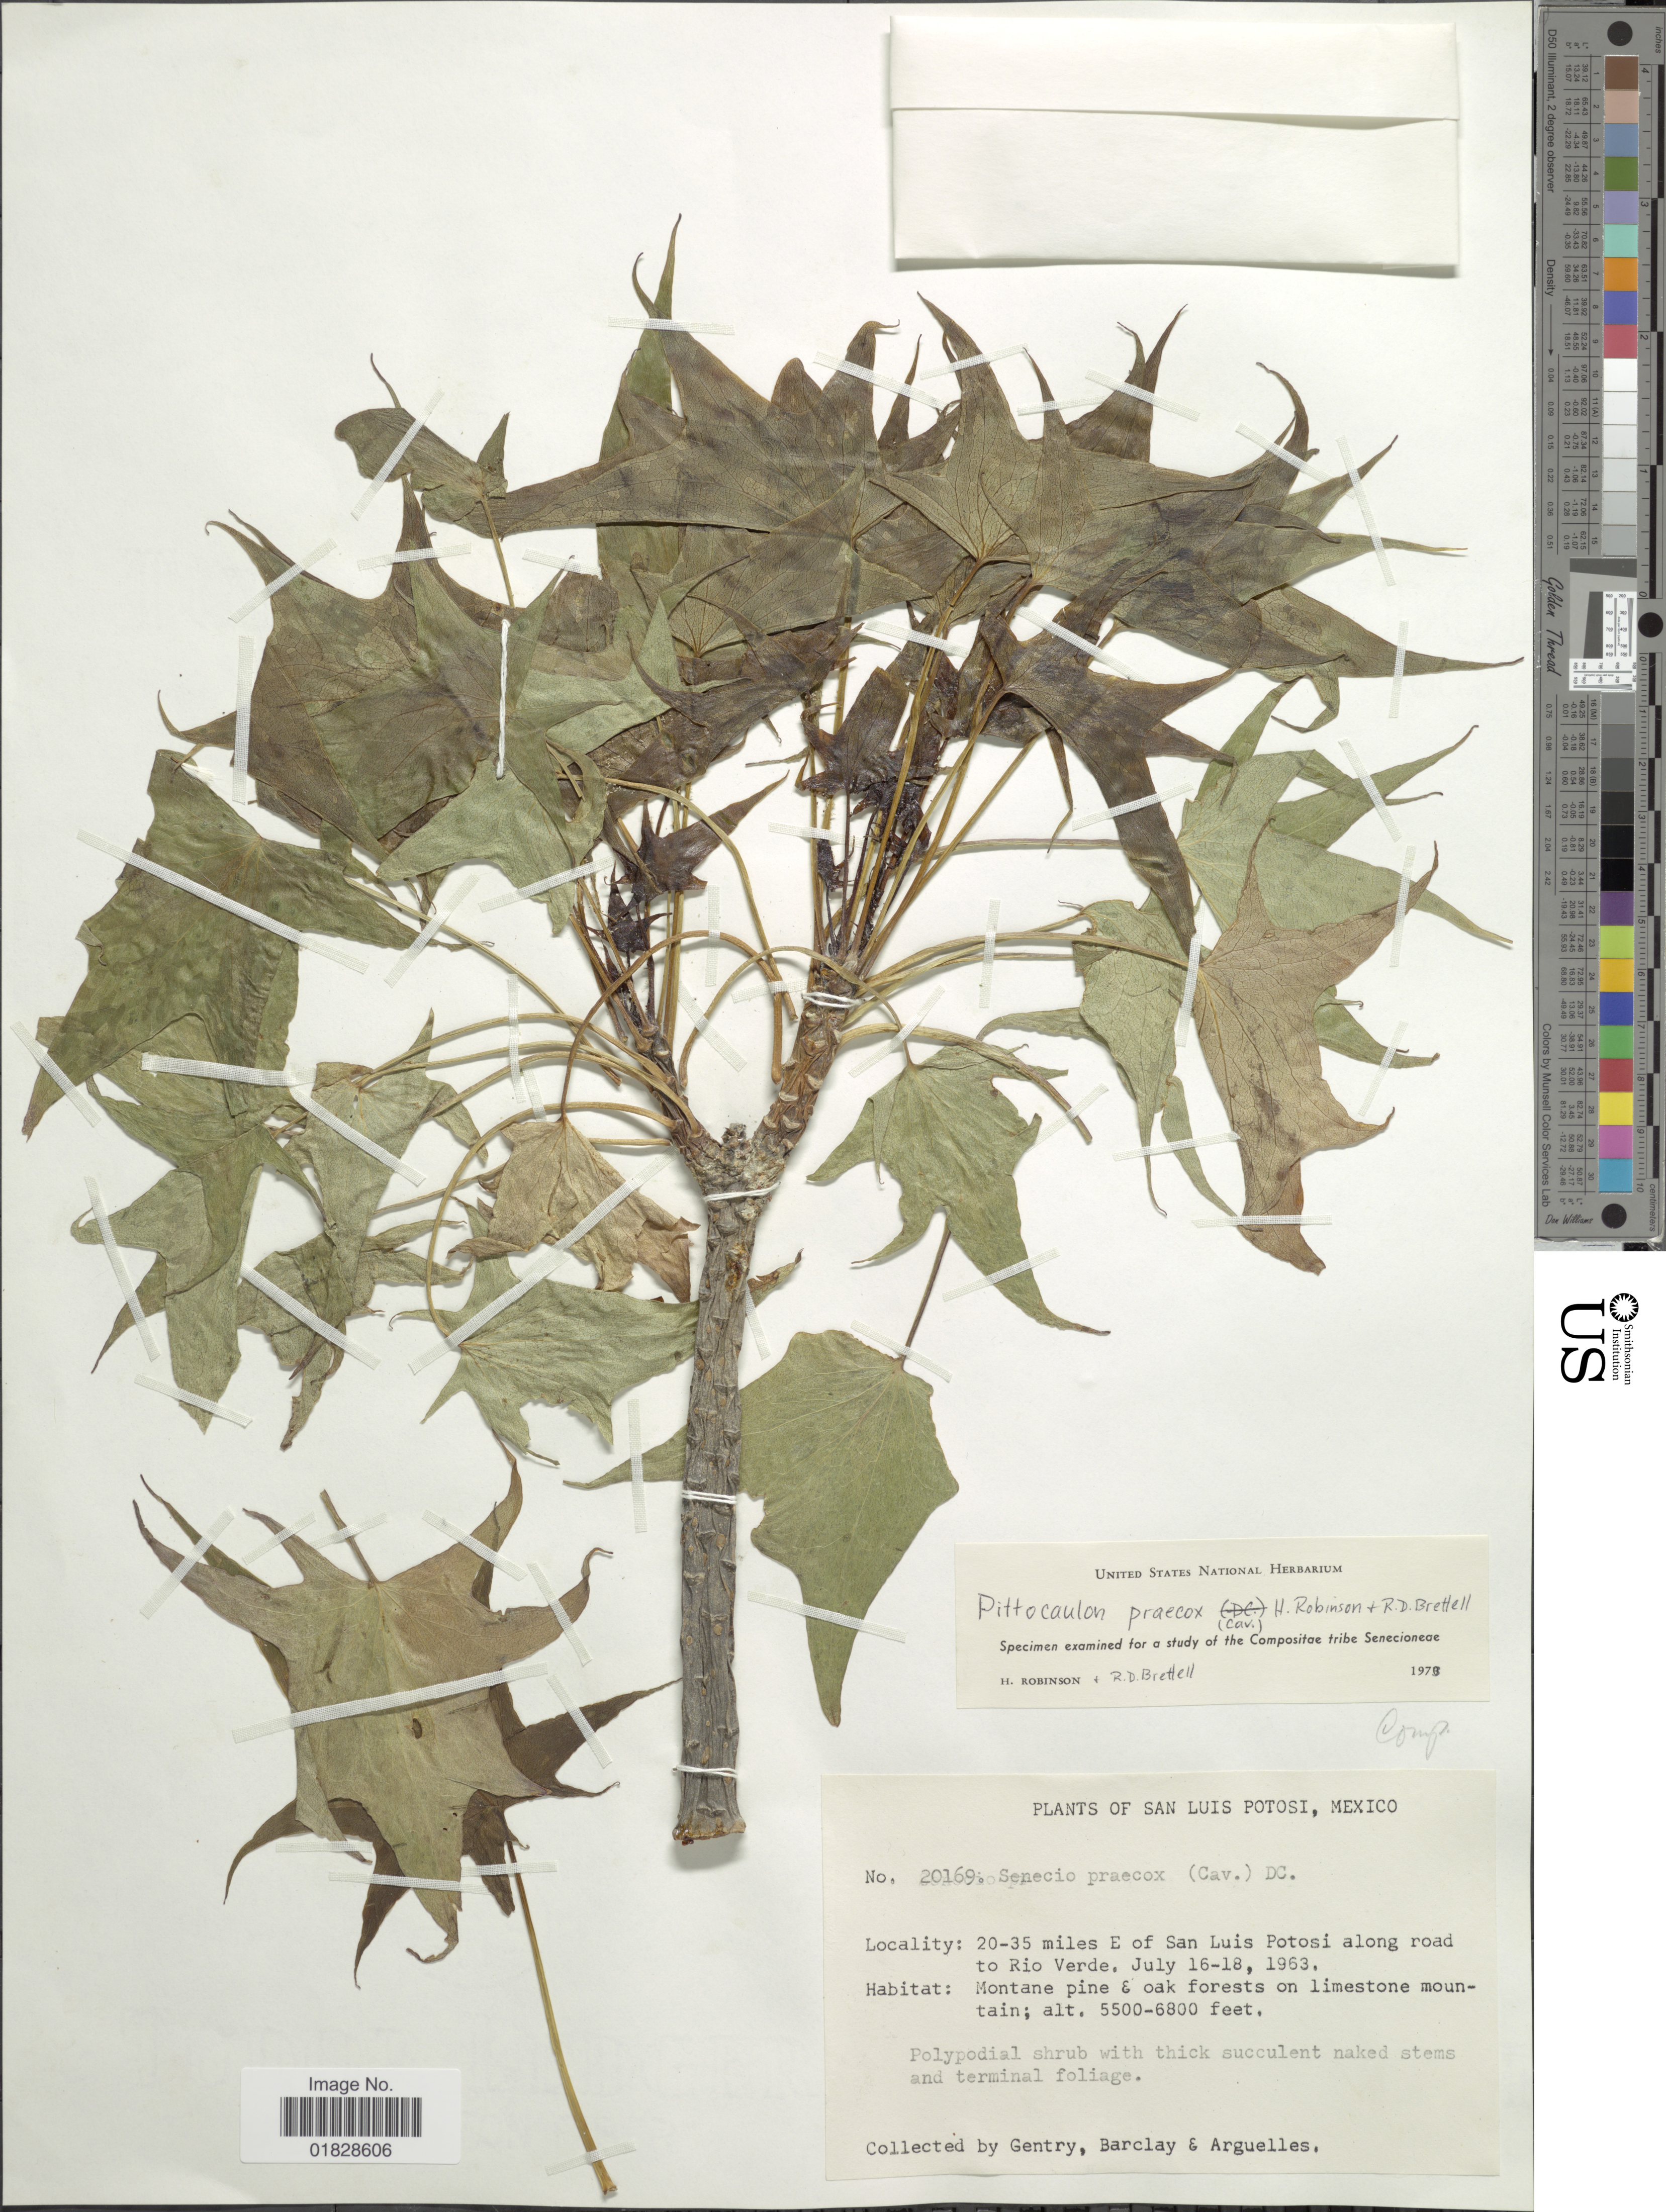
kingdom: Plantae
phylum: Tracheophyta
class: Magnoliopsida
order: Asterales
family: Asteraceae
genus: Pittocaulon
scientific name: Pittocaulon praecox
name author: (Cav.) H. Rob. & Brettell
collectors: Gentry, --, -- Barclay & Arguelles, --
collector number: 20169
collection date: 1963-07-16/1963-07-18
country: Mexico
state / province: San Luis Potosí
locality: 20-35 miles E of San Luis Potosi along road to Rio Verde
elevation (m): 1676